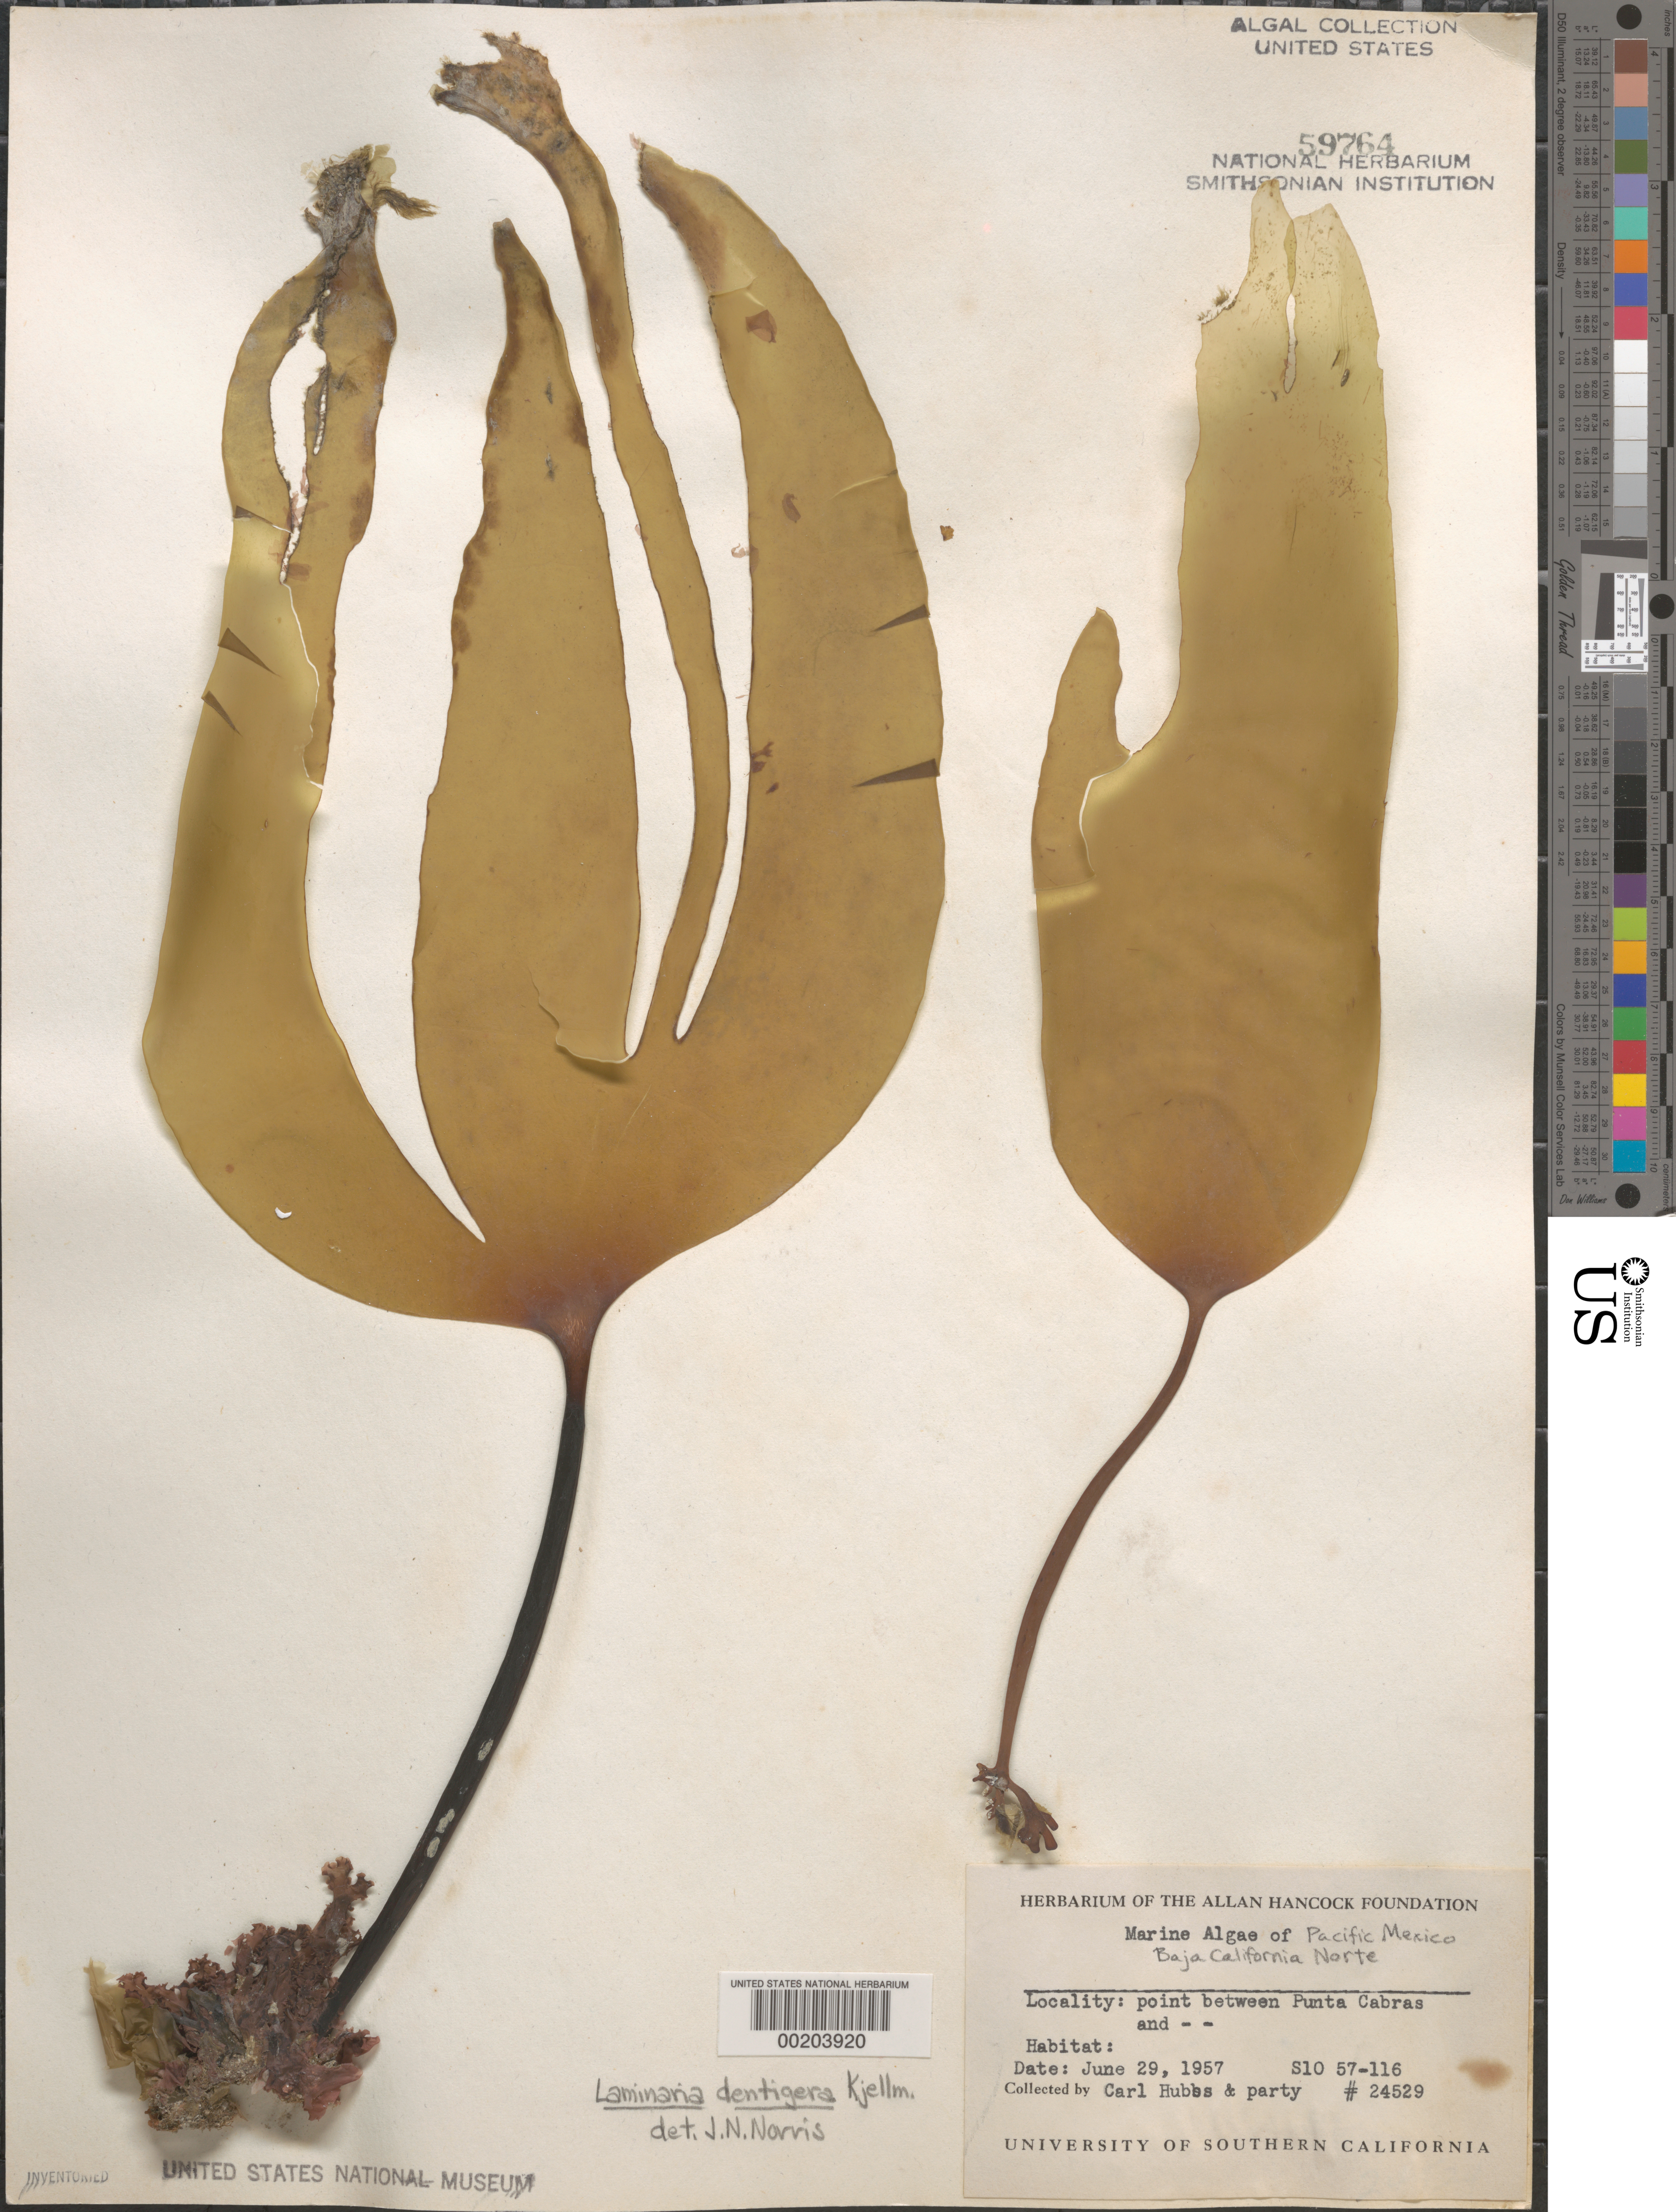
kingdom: Chromista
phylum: Ochrophyta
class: Phaeophyceae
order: Laminariales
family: Laminariaceae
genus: Laminaria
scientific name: Laminaria dentigera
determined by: Norris, James N.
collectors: C. Hubbs & et al.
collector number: EYD 24529 & S10 57-166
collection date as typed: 29 Jun 1957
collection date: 1957-06-29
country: Mexico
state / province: Baja California Norte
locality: Near Punta Cabras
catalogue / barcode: US 59764